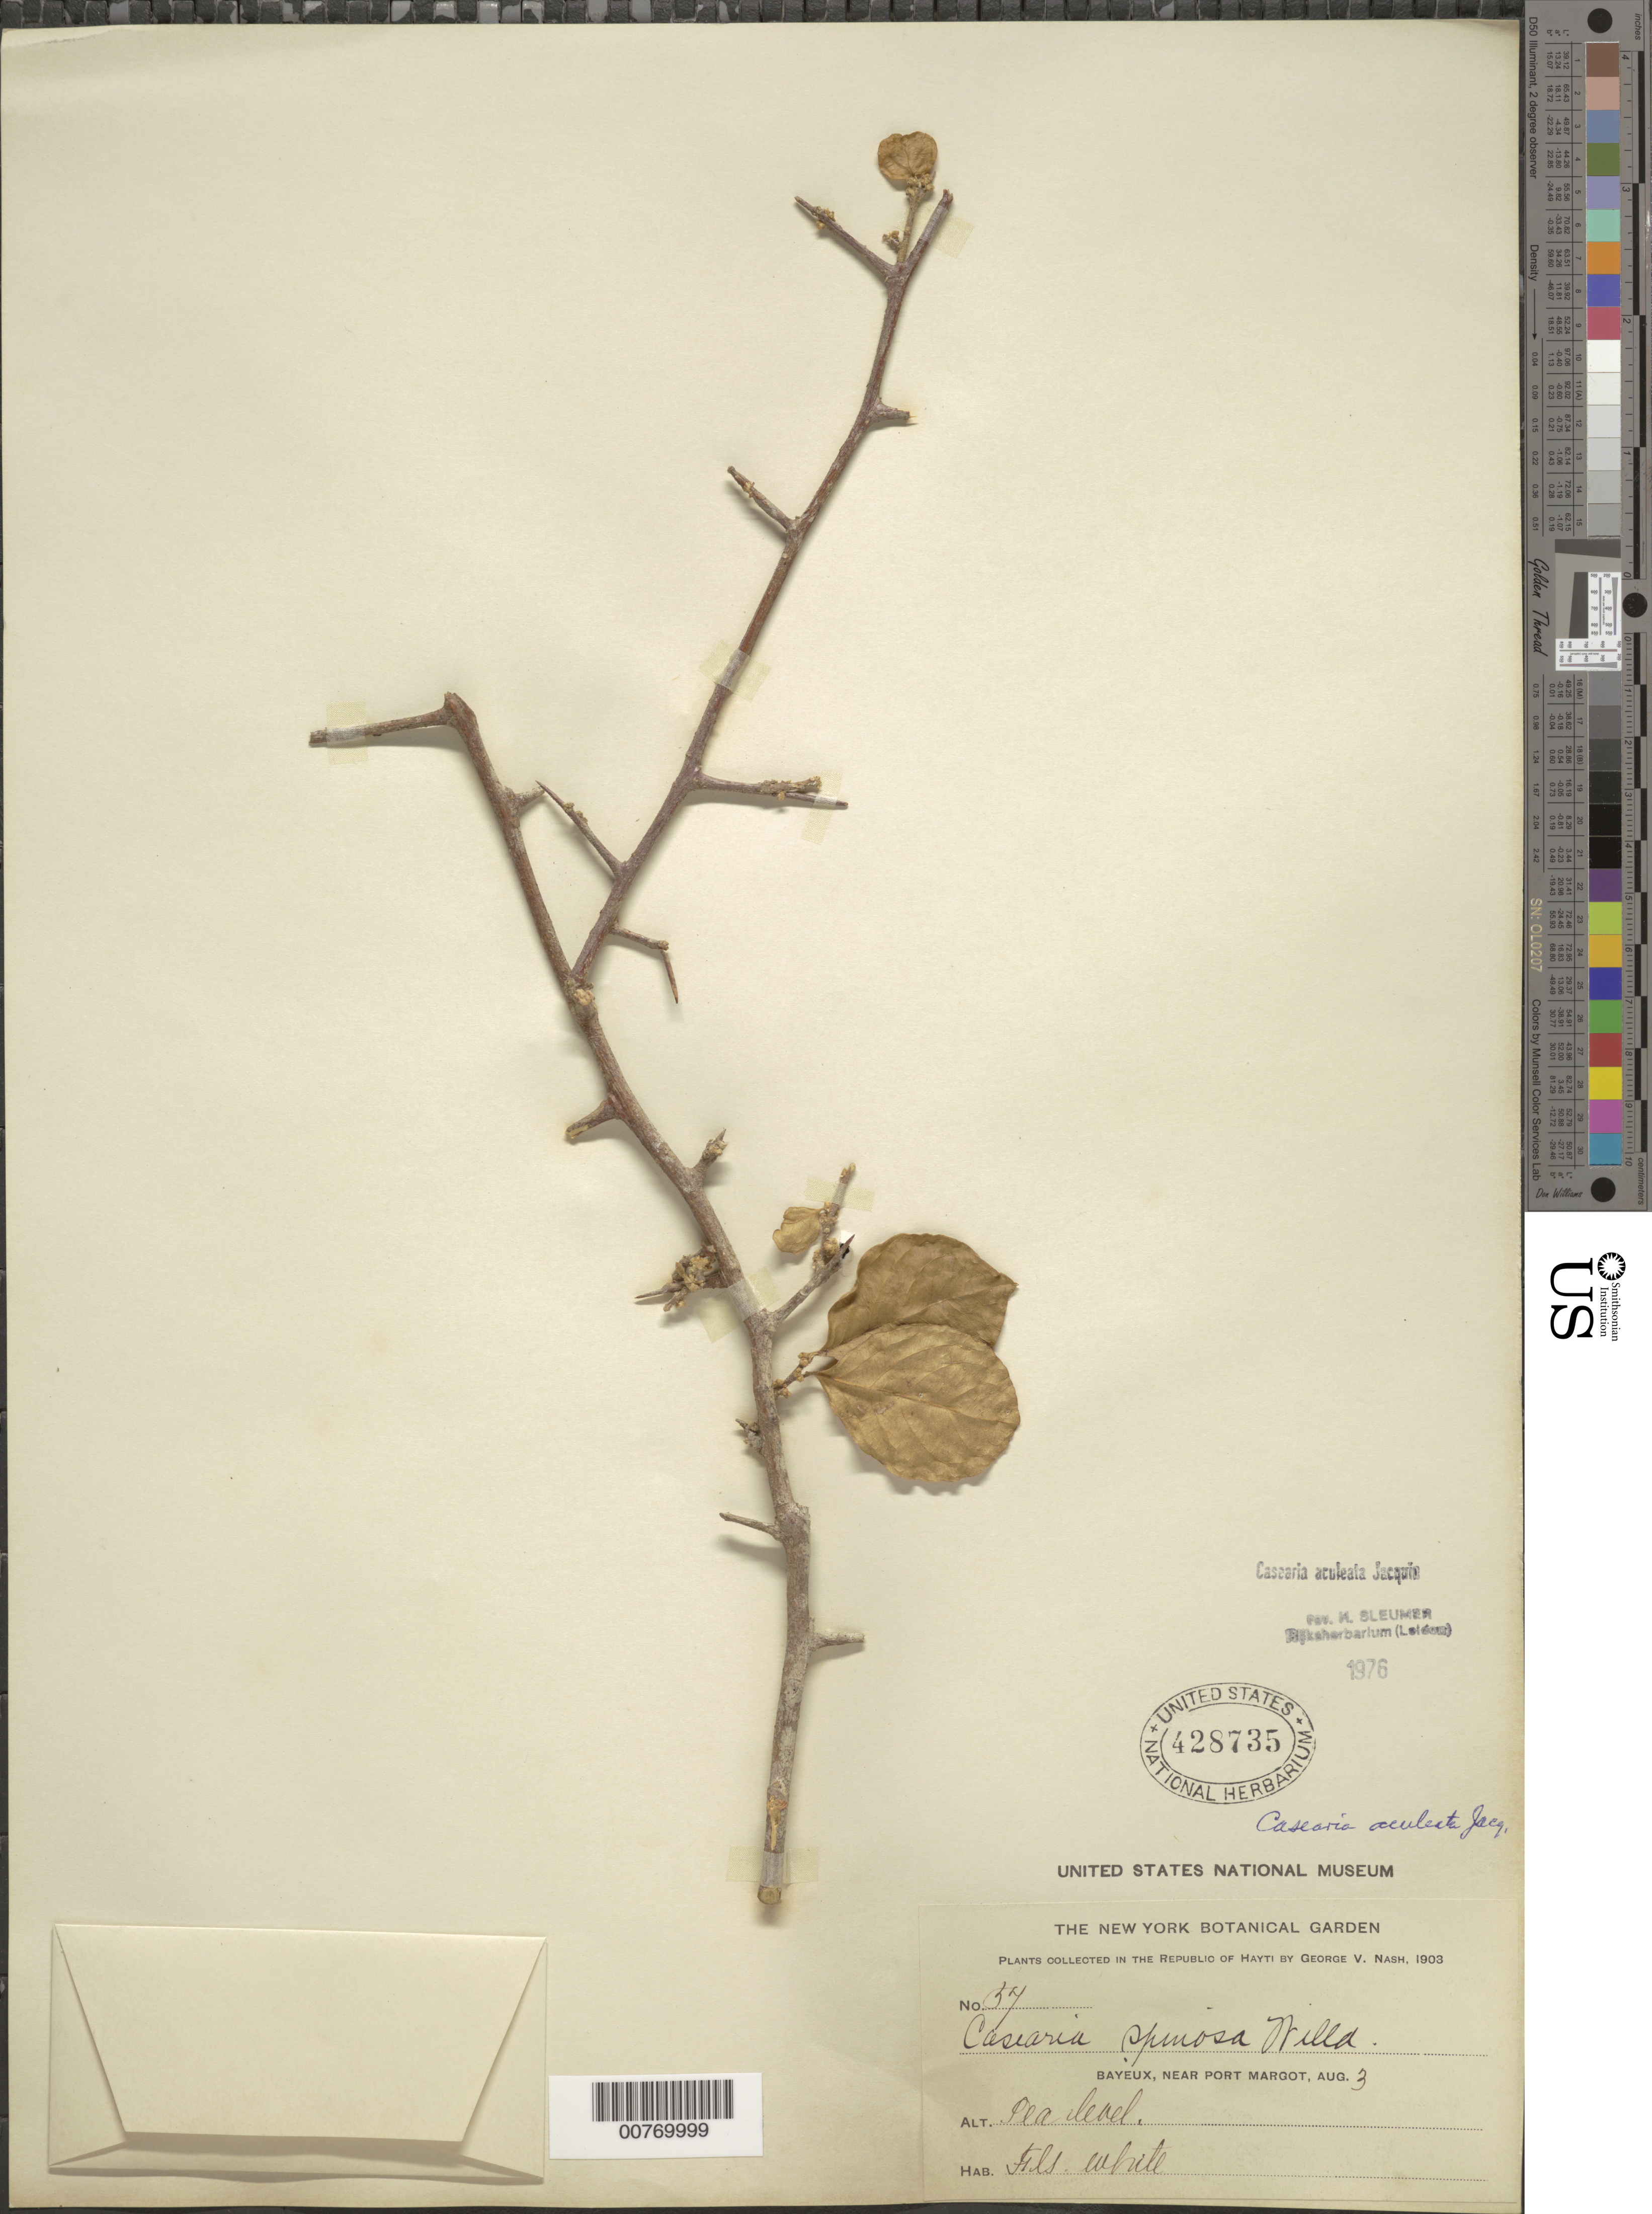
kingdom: Plantae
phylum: Tracheophyta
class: Magnoliopsida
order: Malpighiales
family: Salicaceae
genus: Casearia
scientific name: Casearia aculeata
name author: Jacq.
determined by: Sleumer, H. O.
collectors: G. V. Nash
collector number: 34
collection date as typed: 03 Aug 1903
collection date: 1903-08-03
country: Haiti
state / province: Nord-Óuest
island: Hispaniola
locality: Bayeux, near Port Margot.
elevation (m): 0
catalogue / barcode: US 428735